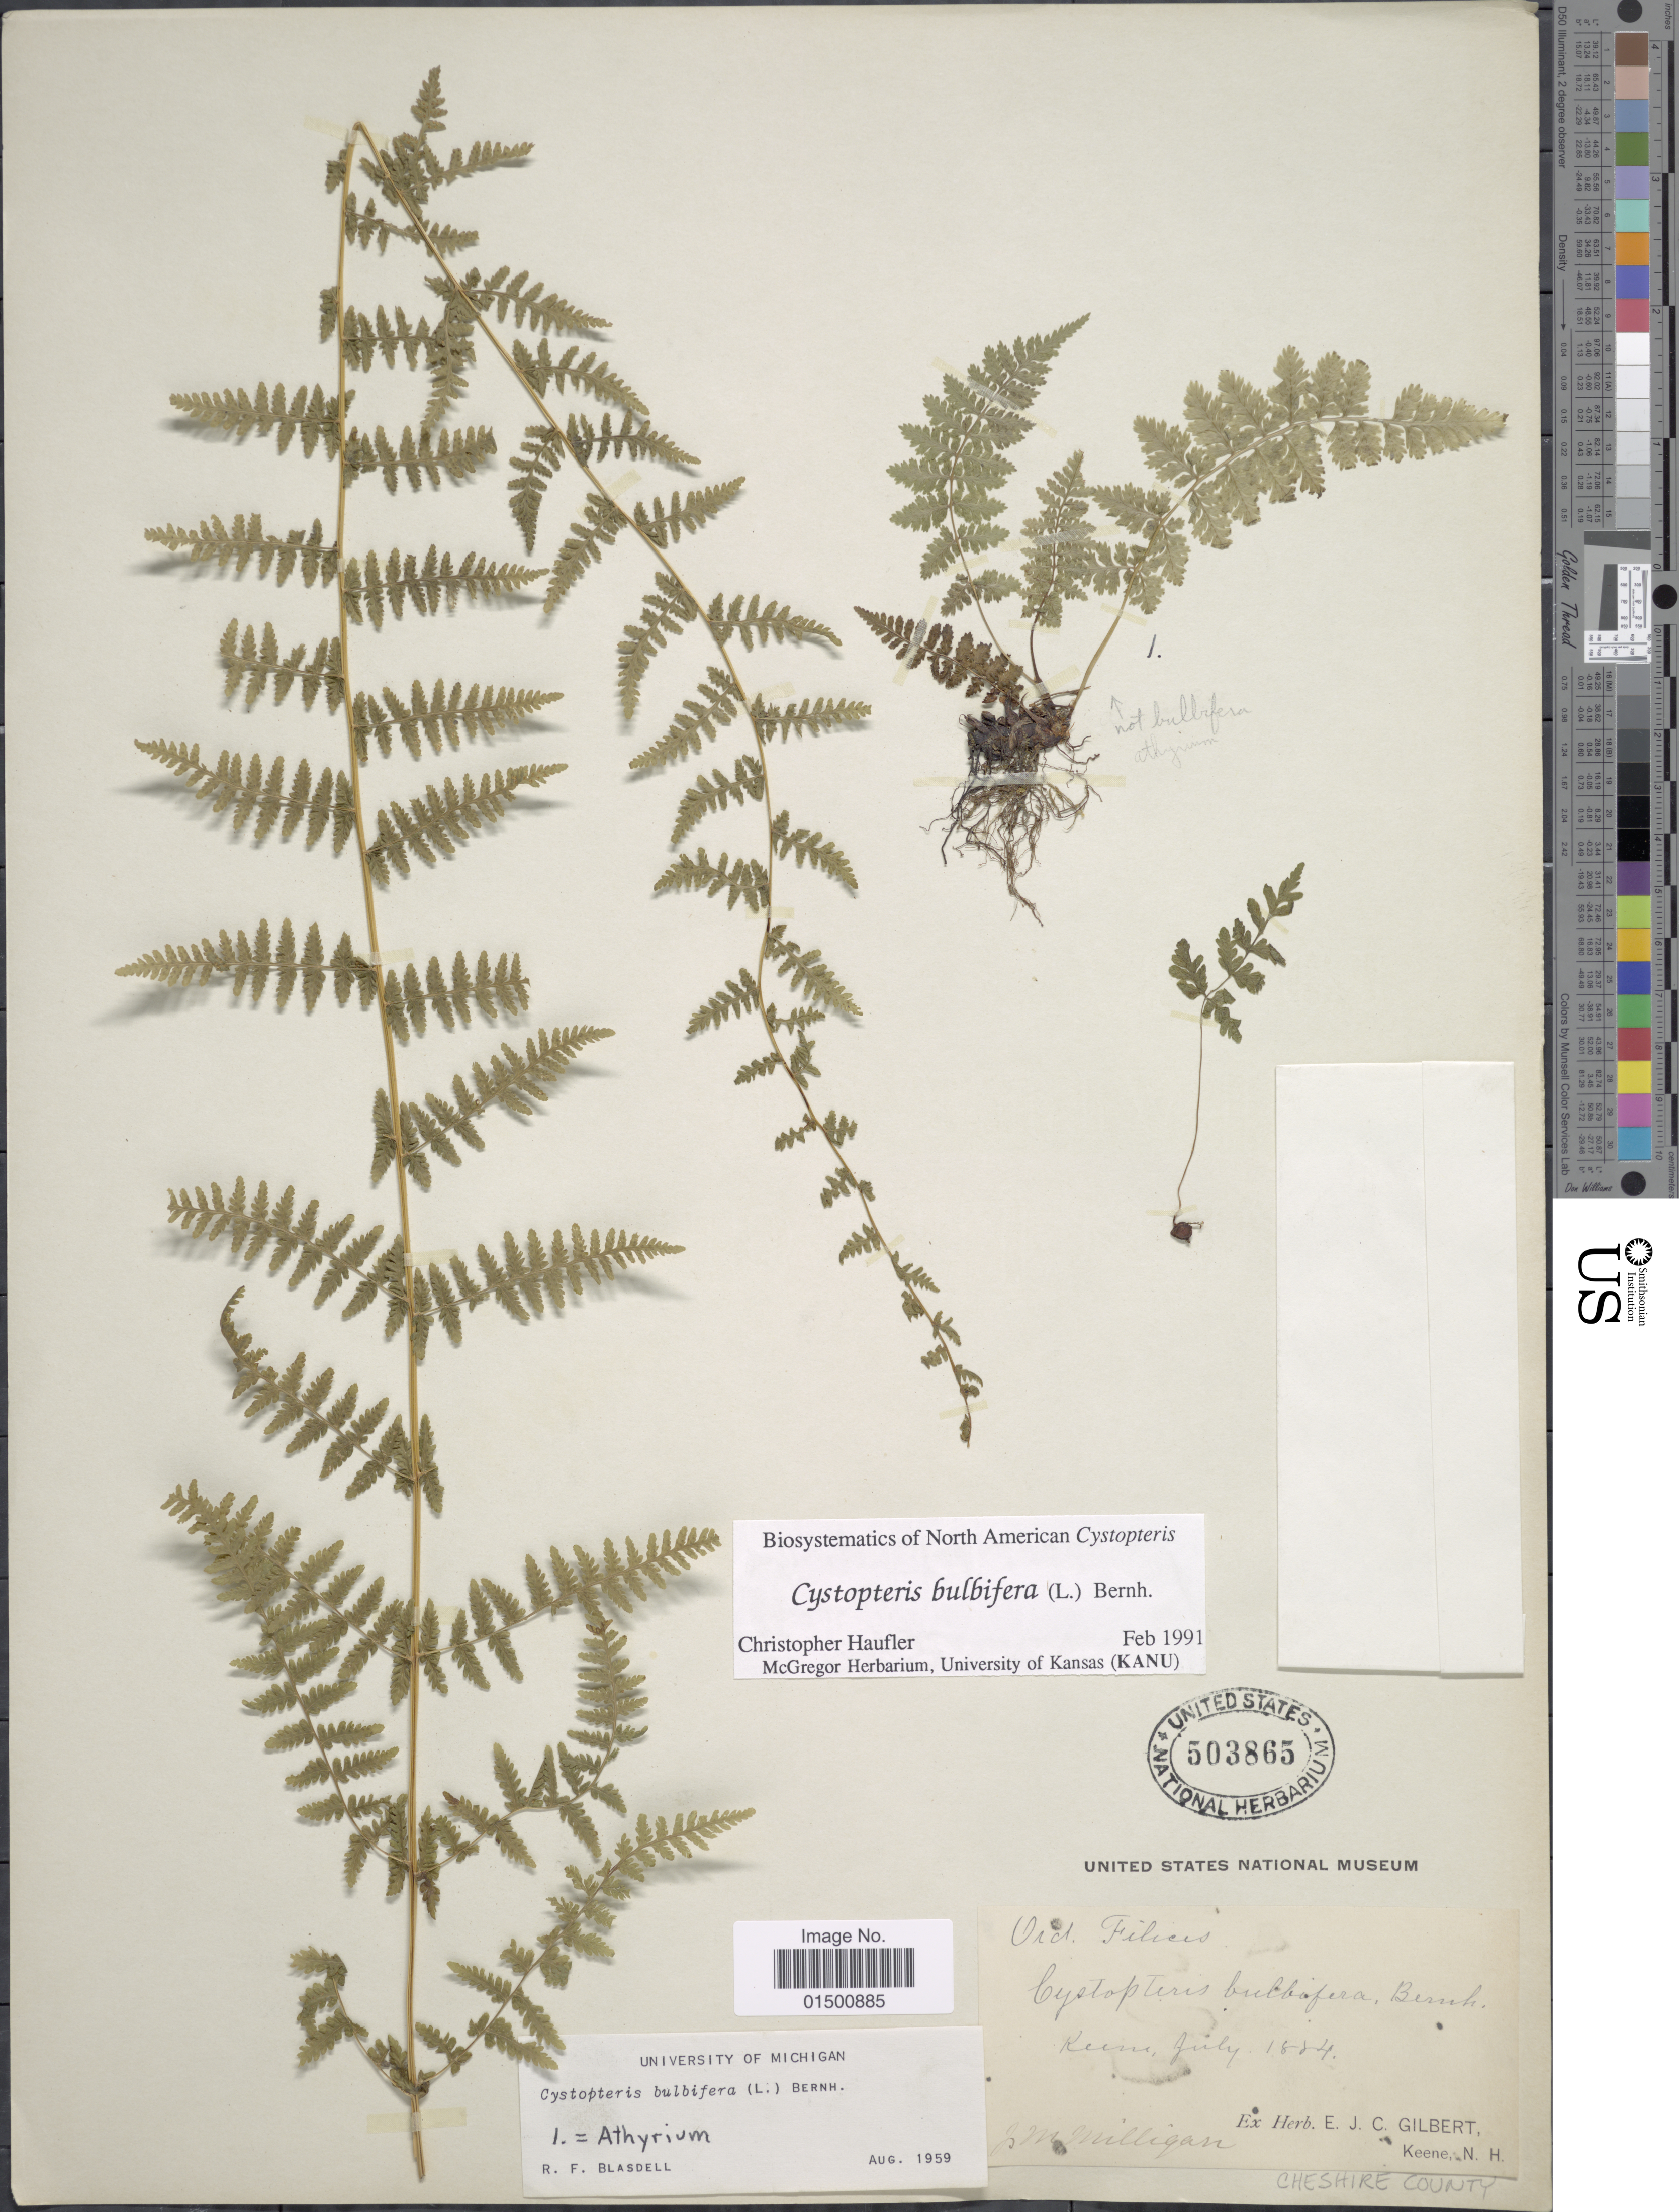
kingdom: Plantae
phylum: Tracheophyta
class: Polypodiopsida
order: Polypodiales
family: Cystopteridaceae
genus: Cystopteris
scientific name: Cystopteris bulbifera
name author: (L.) Bernh.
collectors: J. M. Milligan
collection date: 1804-07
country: United States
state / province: New Hampshire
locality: Keene, Cheshire County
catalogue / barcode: US 503865